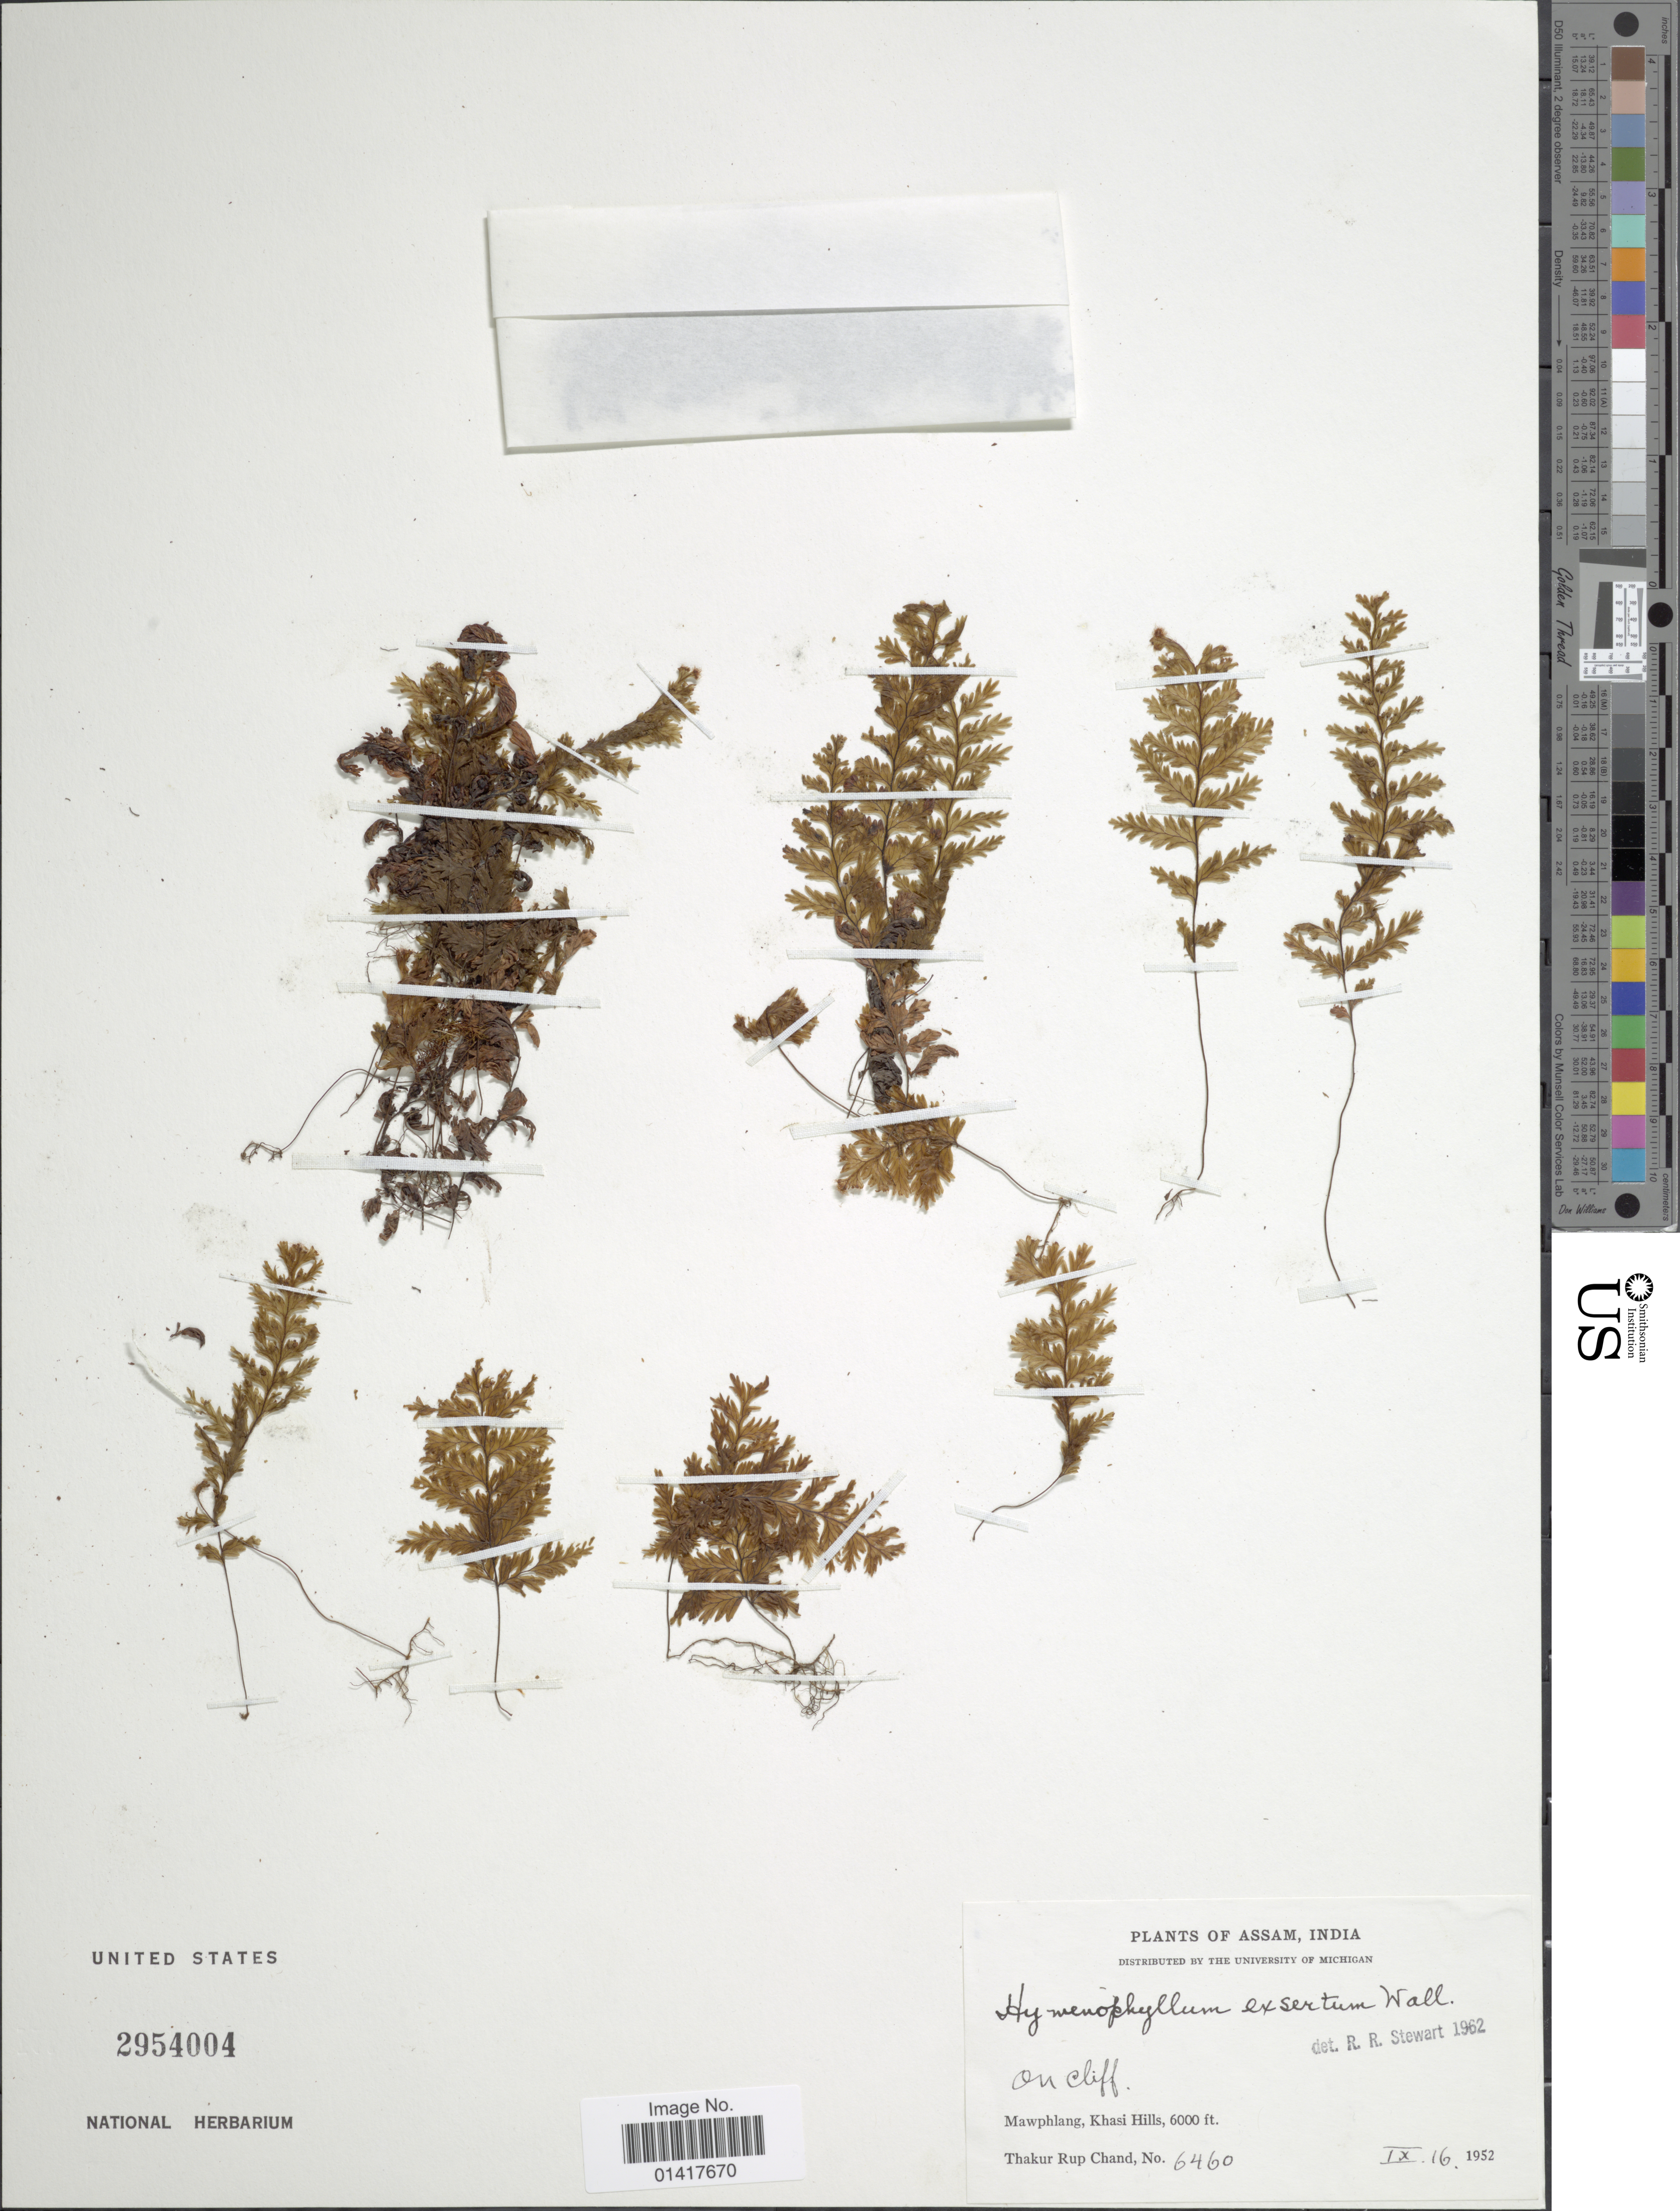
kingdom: Plantae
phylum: Tracheophyta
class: Polypodiopsida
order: Hymenophyllales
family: Hymenophyllaceae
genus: Hymenophyllum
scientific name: Hymenophyllum exsertum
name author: Wall. ex Hook.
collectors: T. R. Chand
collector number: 6460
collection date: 1952-09-16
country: India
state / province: Meghalaya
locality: Mawphlang, Khasi Hills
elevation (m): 1829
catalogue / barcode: US 2954004